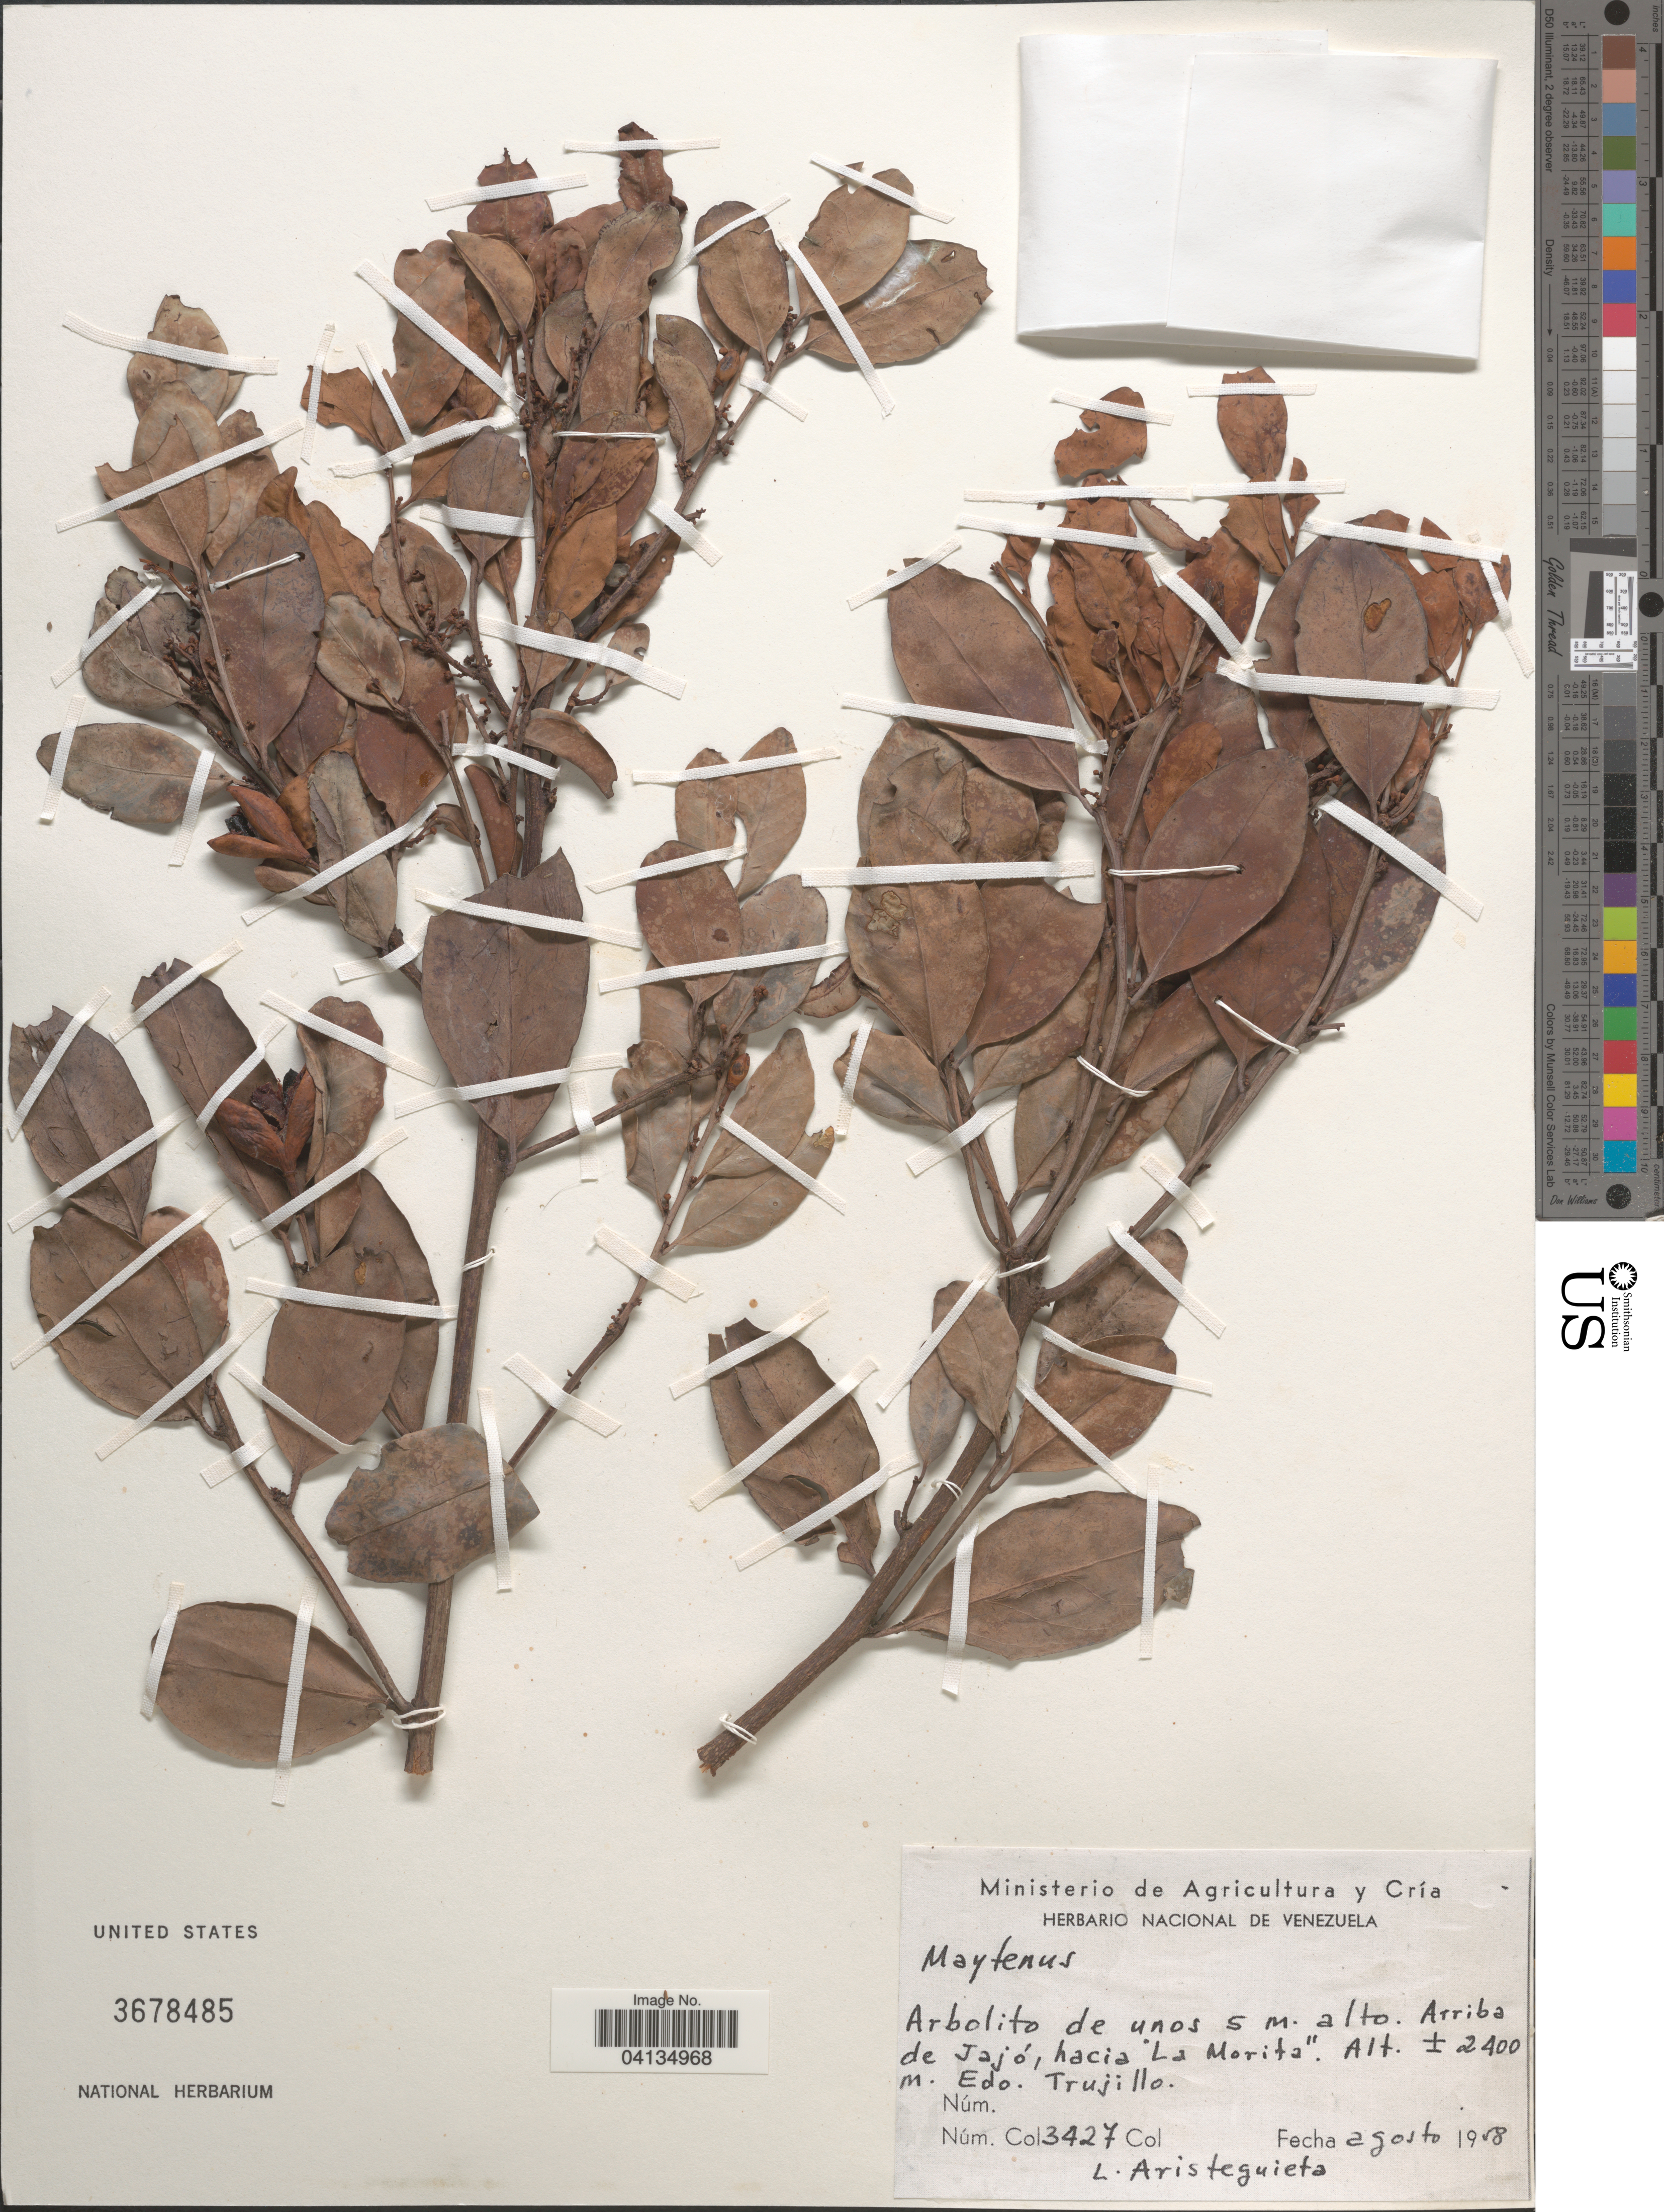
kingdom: Plantae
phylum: Tracheophyta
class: Magnoliopsida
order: Celastrales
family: Celastraceae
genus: Maytenus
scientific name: Maytenus sp.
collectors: L. Aristeguieta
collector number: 3427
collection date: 1958-08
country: Venezuela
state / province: Trujillo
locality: Arriba de Jajó, hacia "La Morita".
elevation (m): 2400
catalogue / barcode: US 3678485